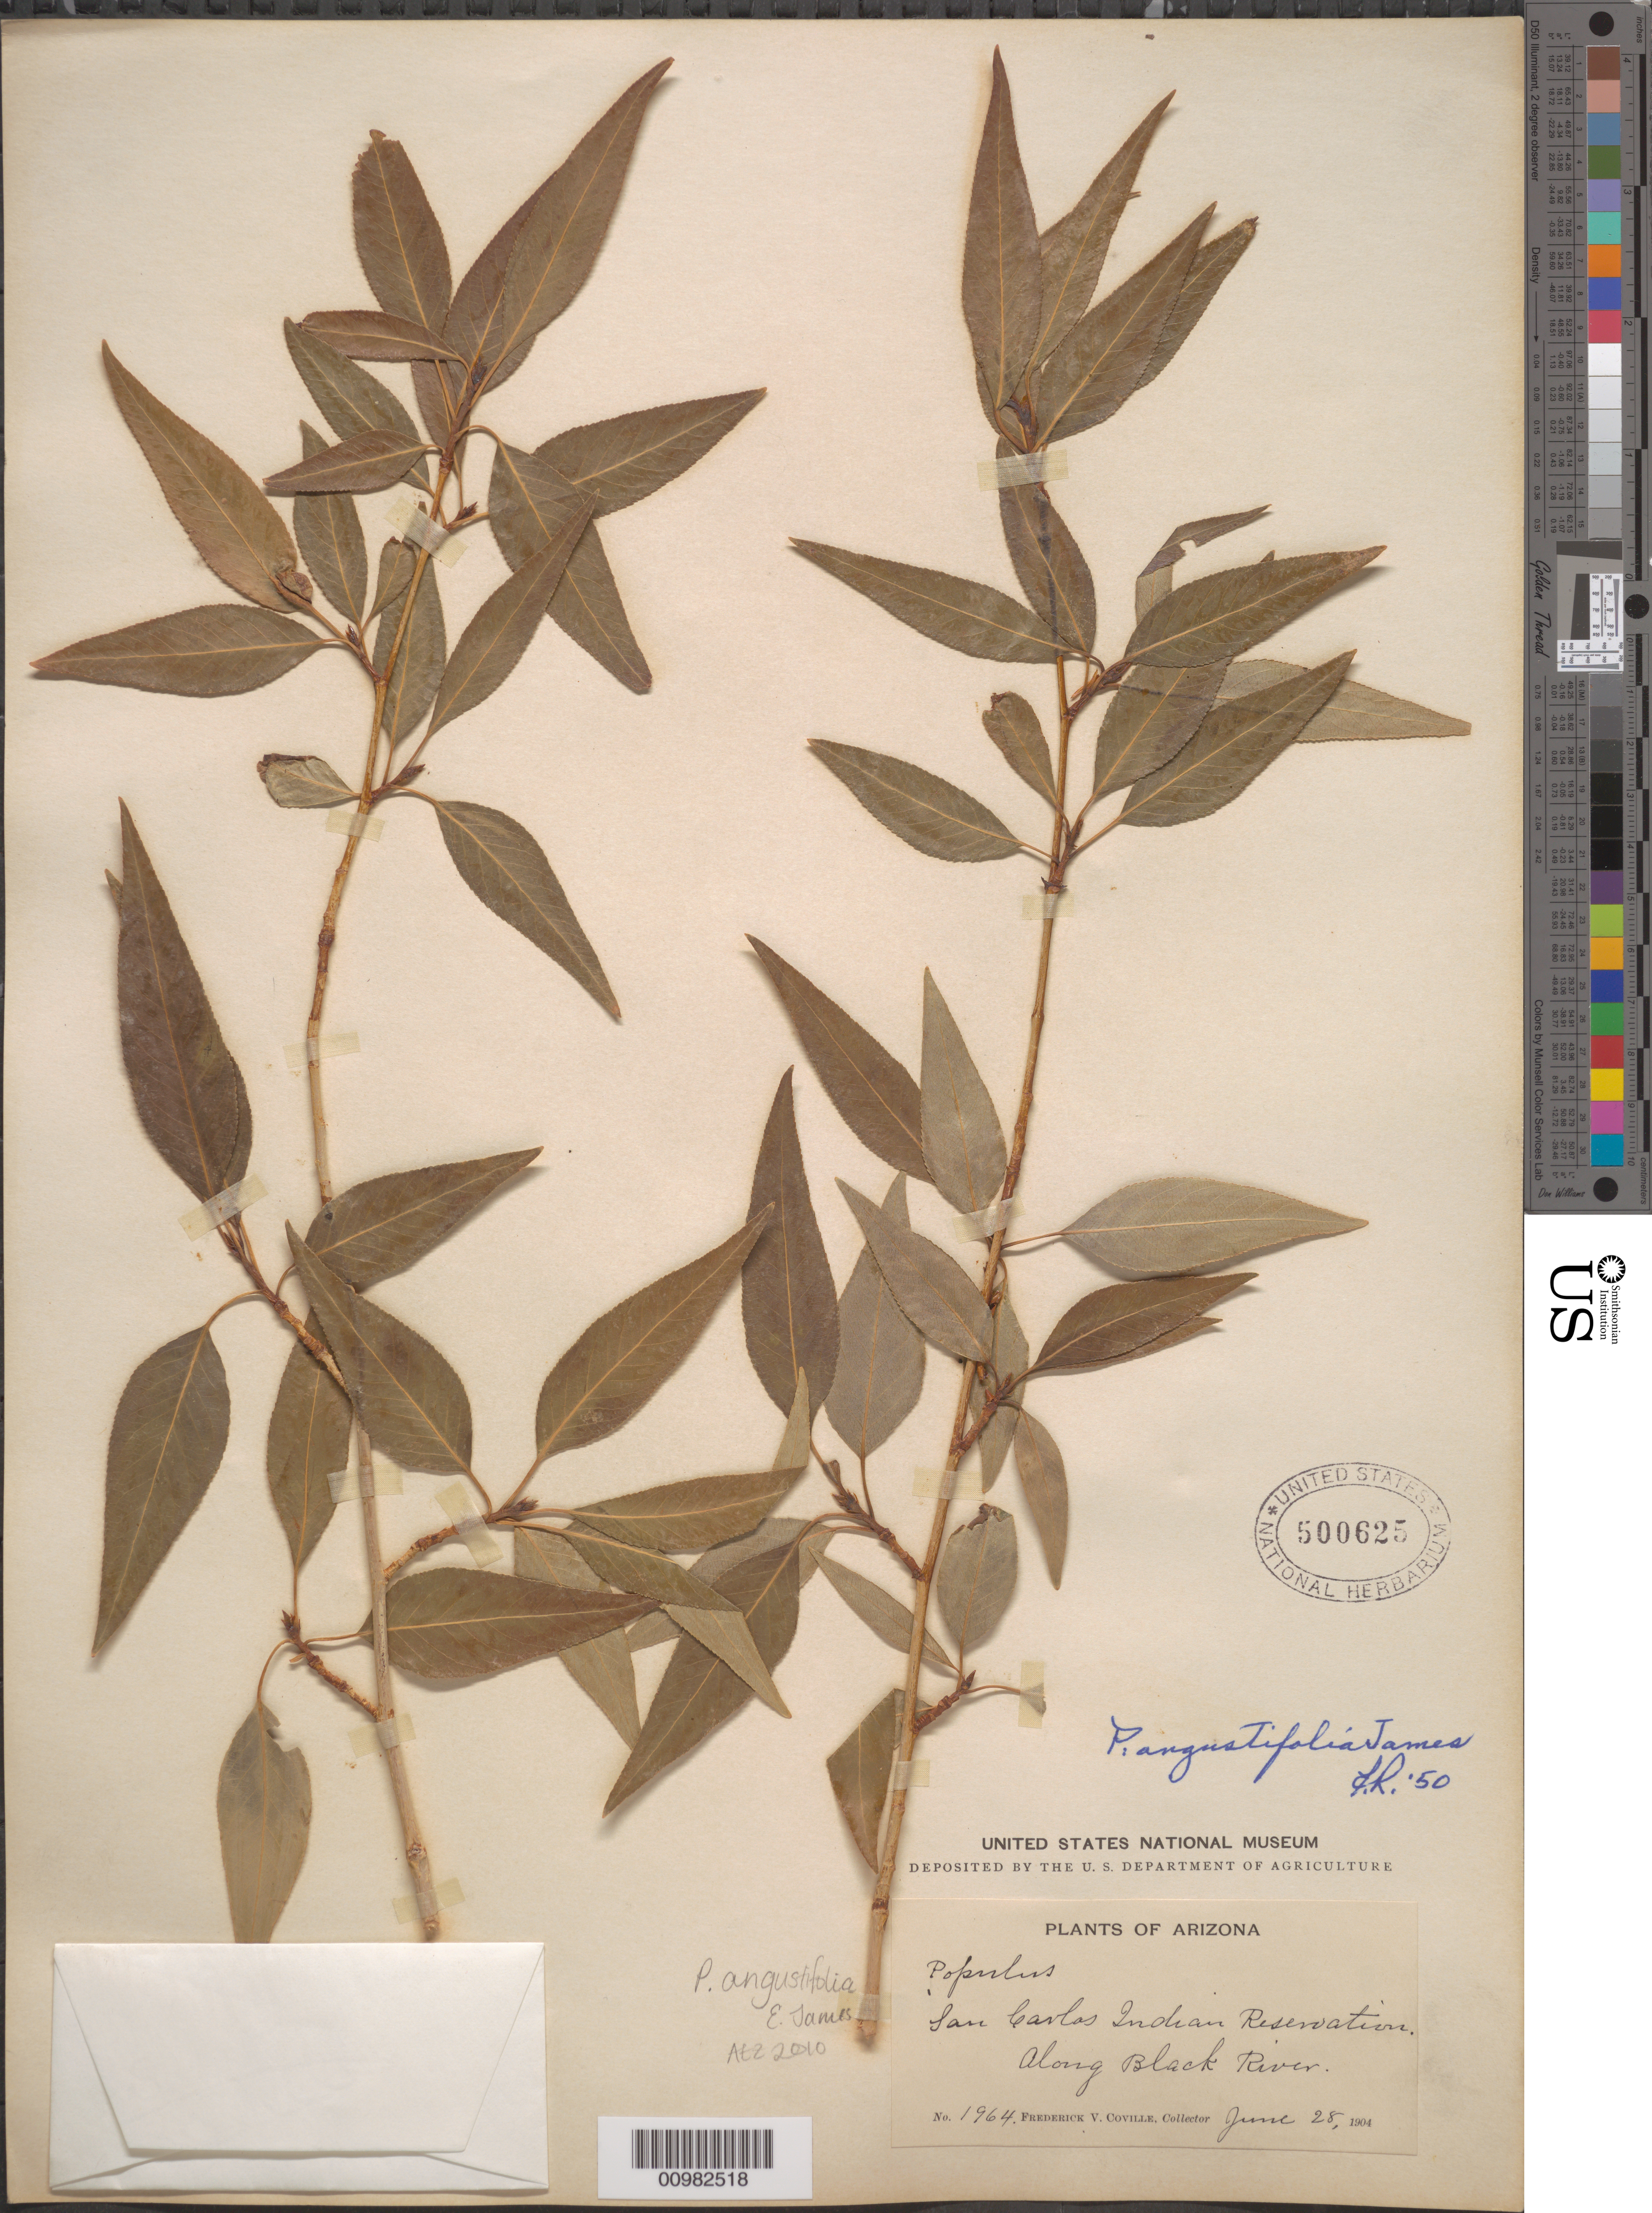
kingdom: Plantae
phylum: Tracheophyta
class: Magnoliopsida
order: Malpighiales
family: Salicaceae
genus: Populus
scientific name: Populus angustifolia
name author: E. James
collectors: F. V. Coville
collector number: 1964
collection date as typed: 28 Jun 1904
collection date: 1904-06-28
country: United States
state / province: Arizona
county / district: Graham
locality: San Carlos Indian Reservation along Black River.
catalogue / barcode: US 500625